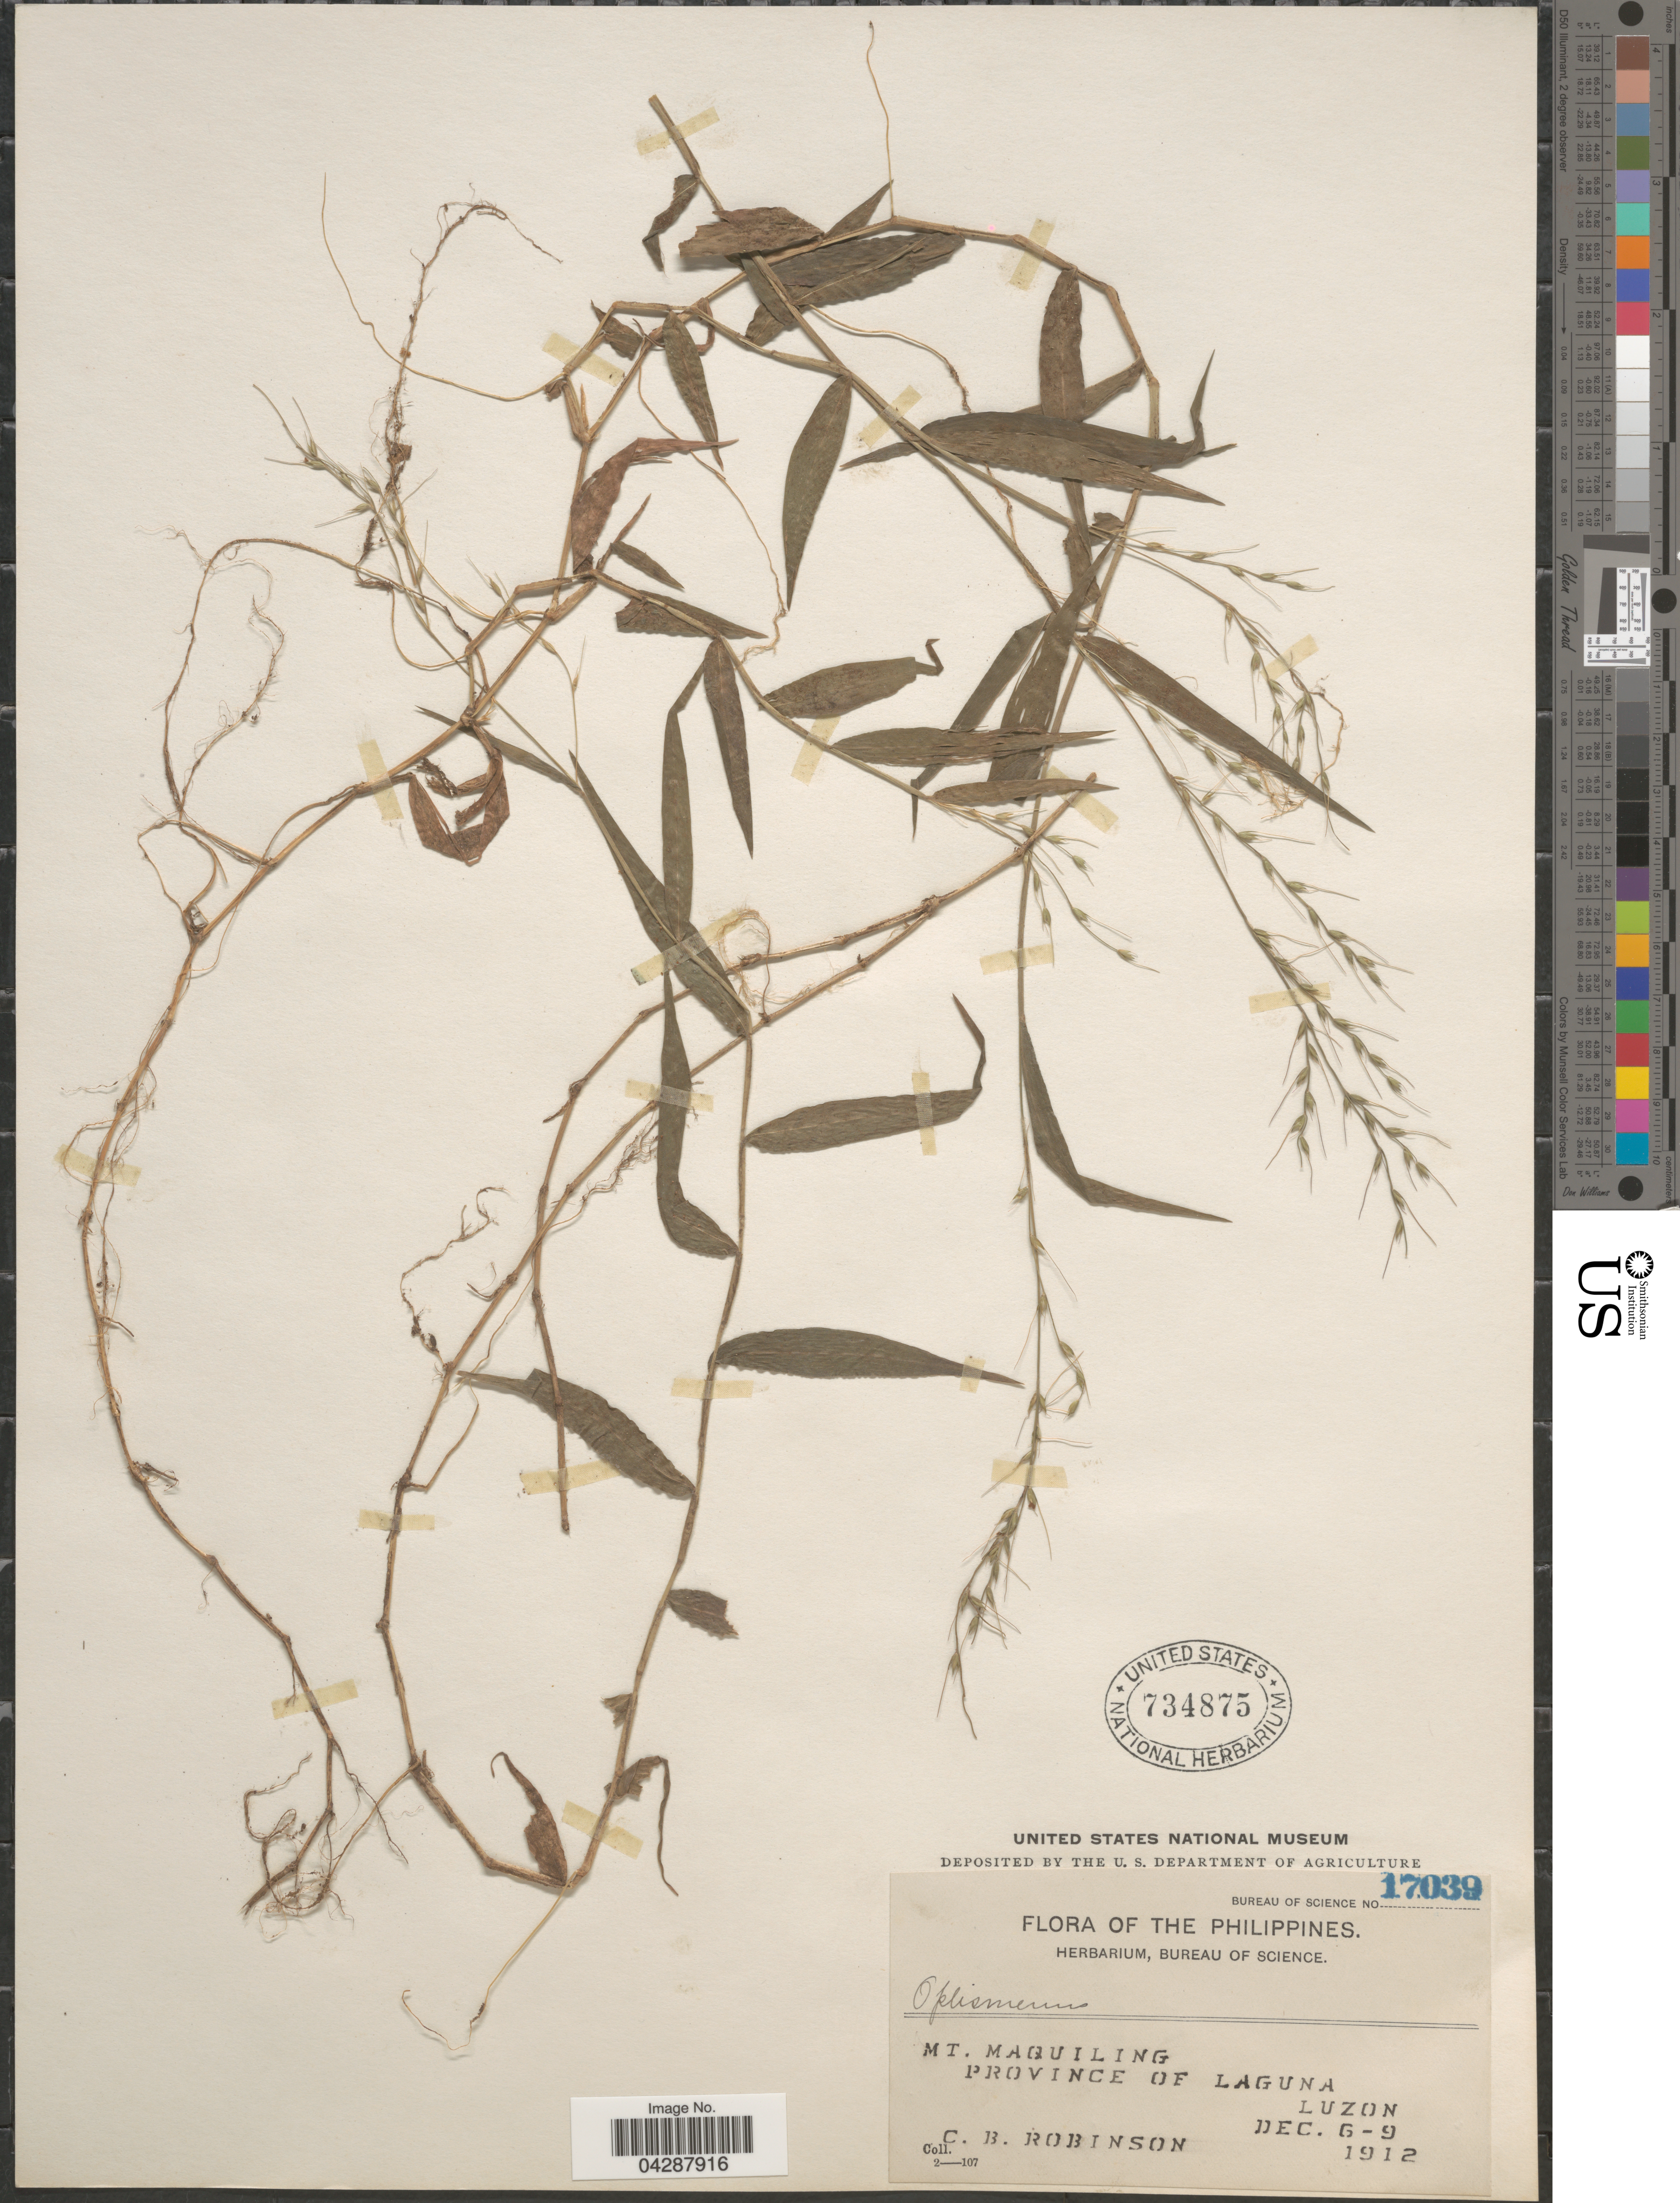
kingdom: Plantae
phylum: Tracheophyta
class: Liliopsida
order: Poales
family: Poaceae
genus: Oplismenus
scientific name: Oplismenus compositus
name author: (L.) P. Beauv.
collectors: C. Robinson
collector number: Bureau of Science 17039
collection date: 1912-12-06/1912-12-09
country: Philippines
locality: Mt. Maquiling. Province of Laguna. Luzon.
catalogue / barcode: US 734875